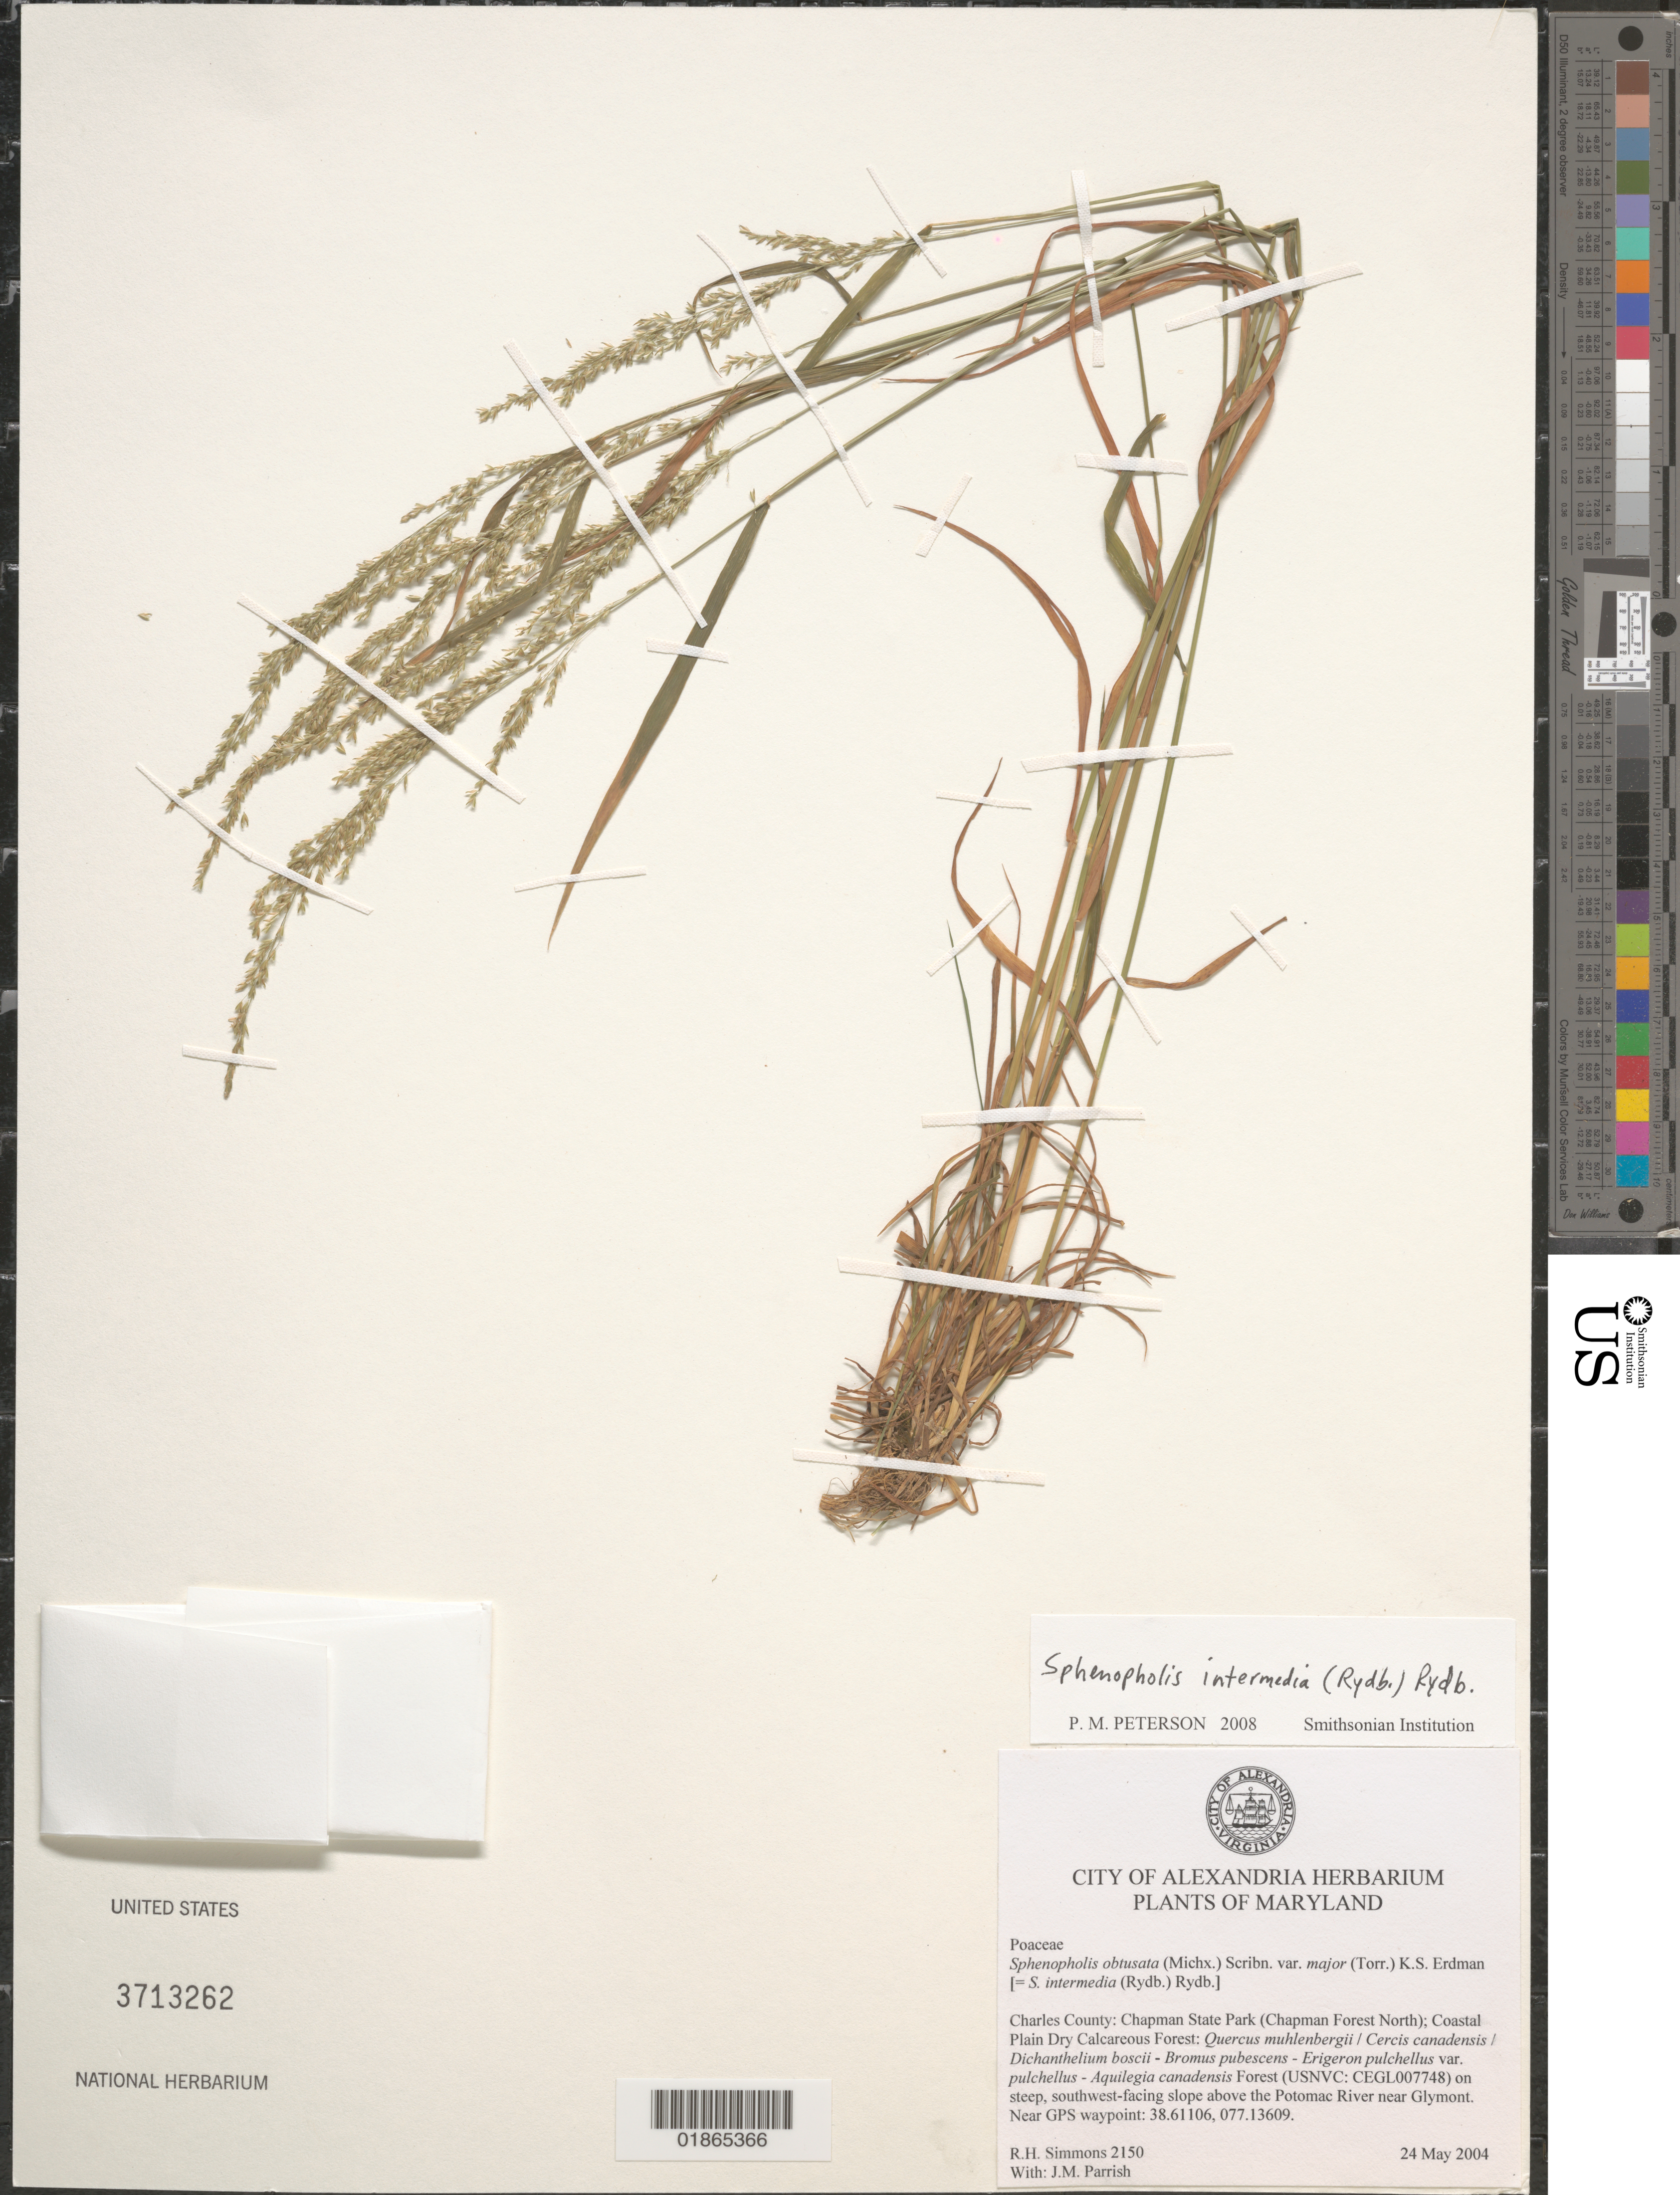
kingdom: Plantae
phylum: Tracheophyta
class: Liliopsida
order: Poales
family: Poaceae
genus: Sphenopholis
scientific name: Sphenopholis intermedia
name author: (Rydb.) Rydb.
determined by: Peterson, Paul M., (BOT), Smithsonian Institution - National Museum of Natural History (UNITED STATES)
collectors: R. H. Simmons & J. Parrish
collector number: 2150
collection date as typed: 24 May 2004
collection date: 2004-05-24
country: United States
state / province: Maryland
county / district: Charles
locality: Chapman State Park (Chapman Forest North); southwest-facing slope above the Potomac River near Glymont.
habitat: Coastal Plain Dry Calcareous Forest.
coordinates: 38.61106, 077.13609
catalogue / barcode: US 3713262